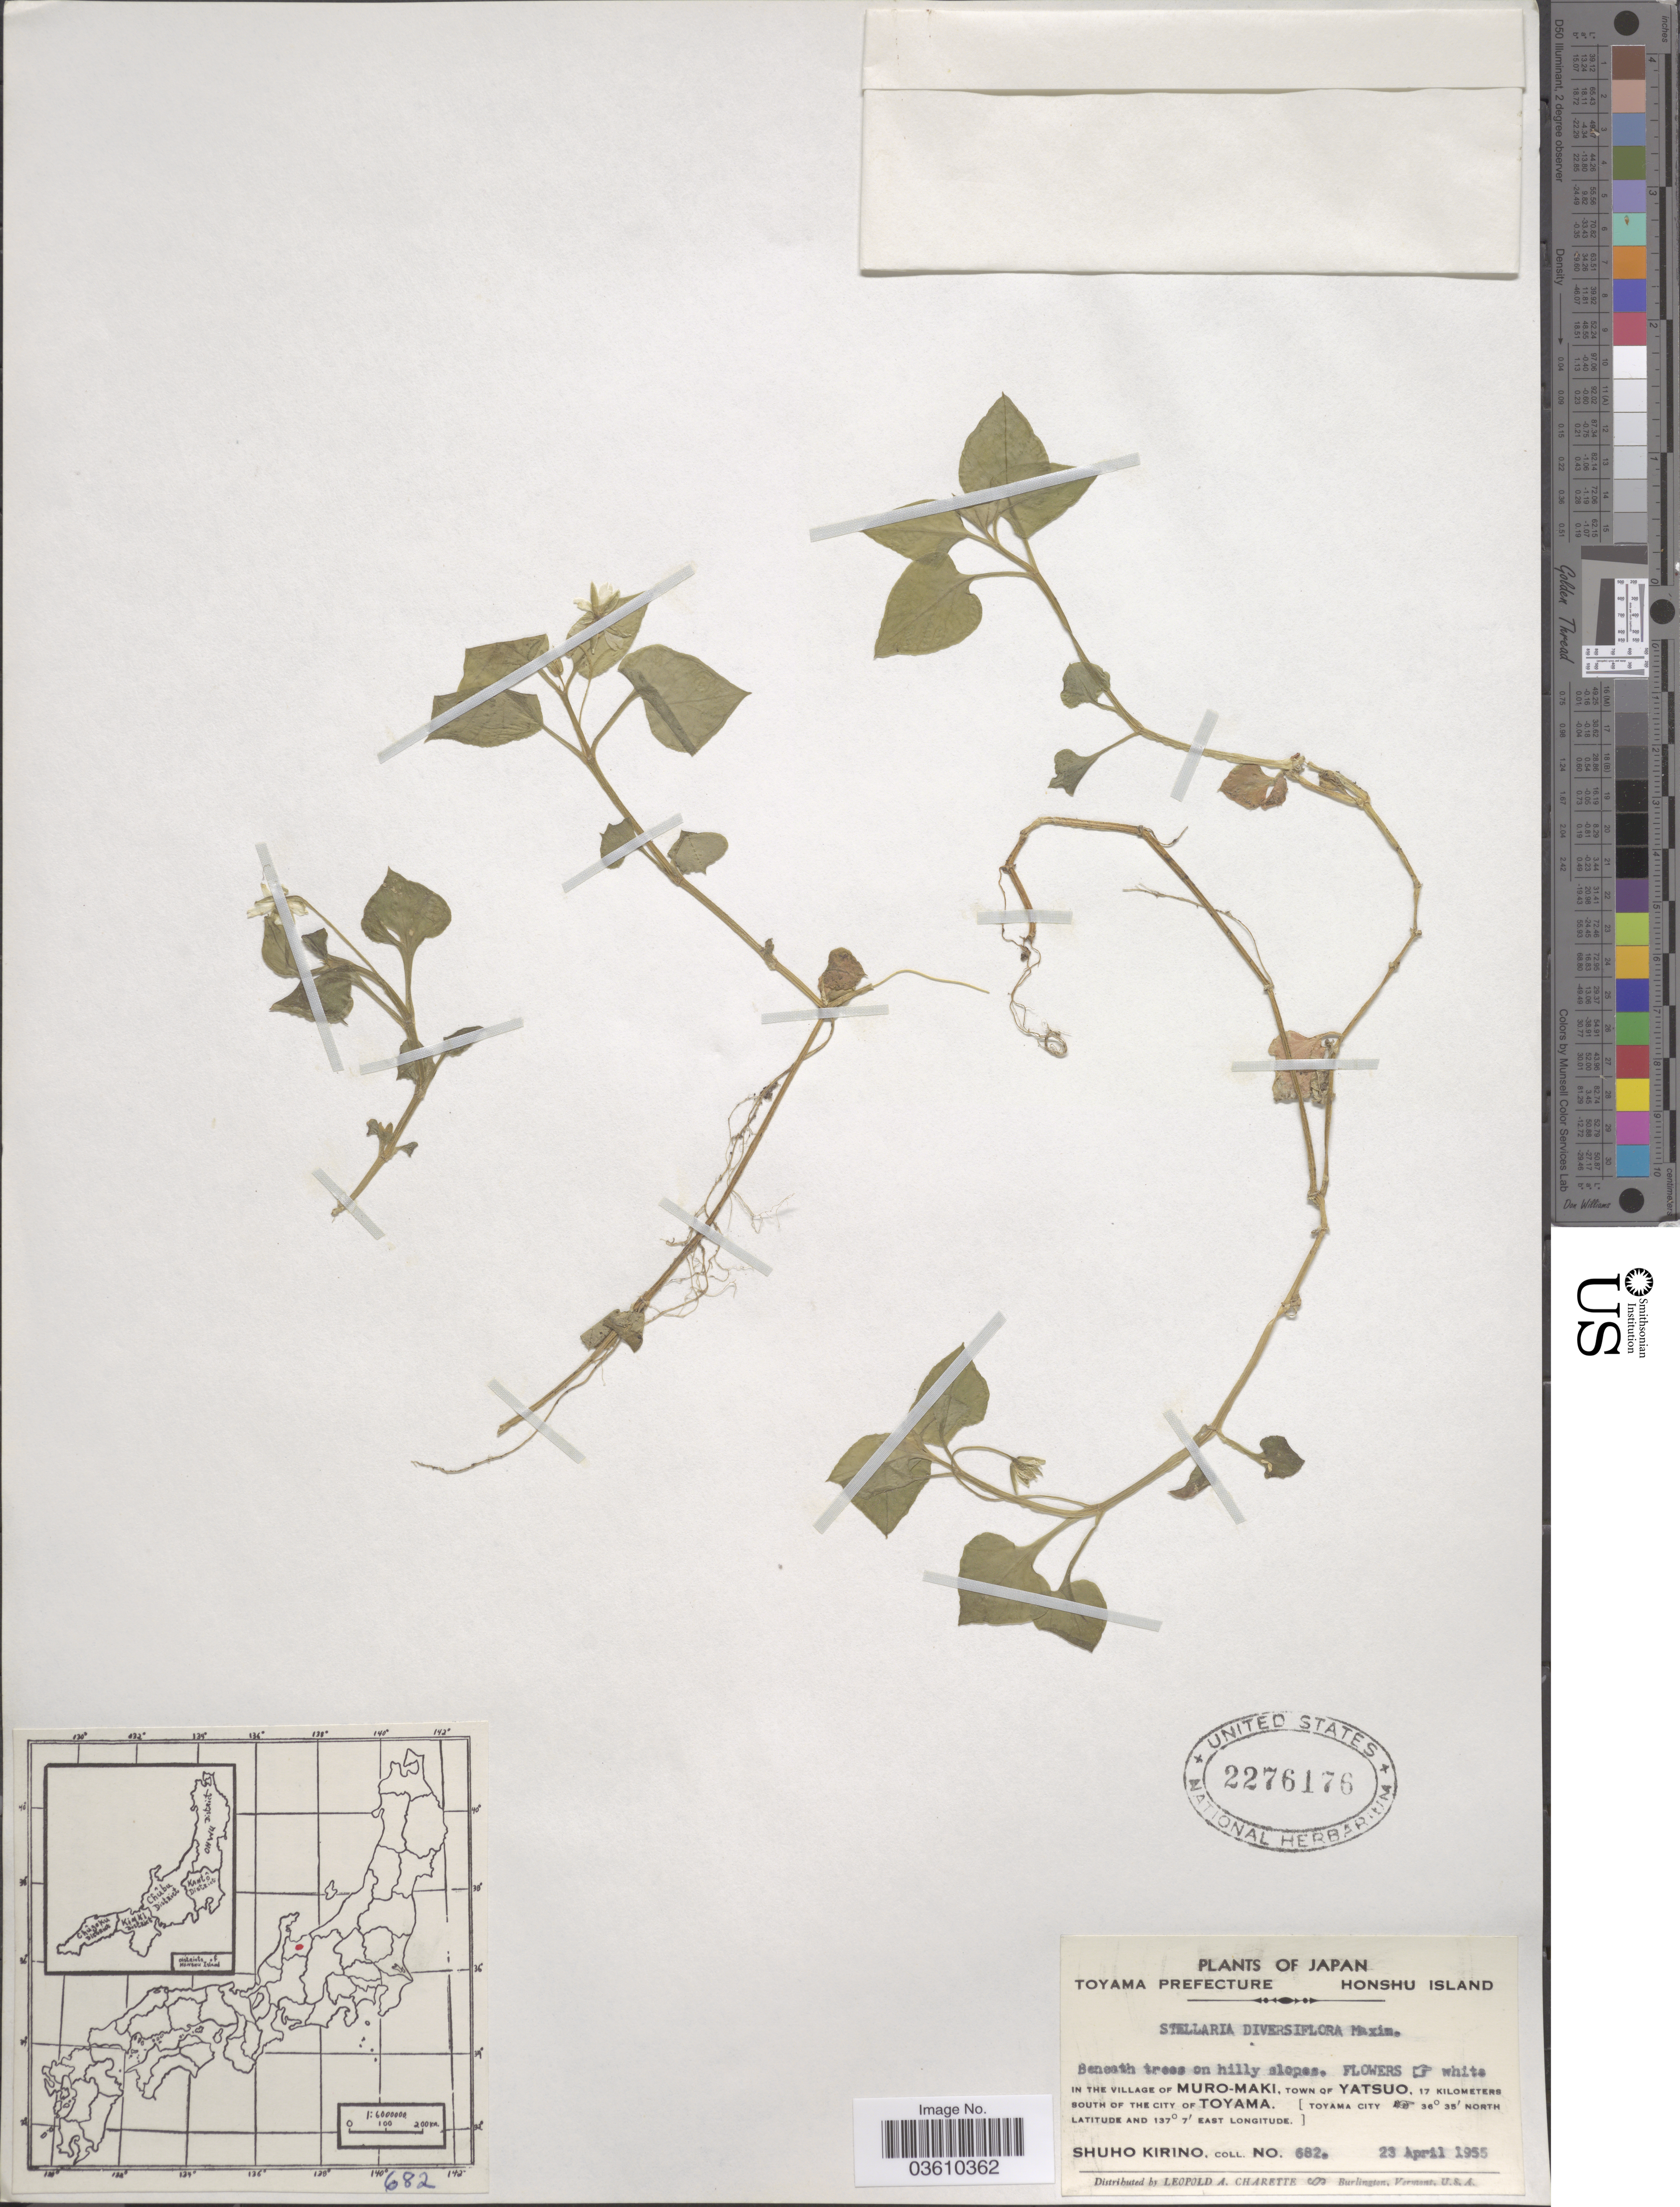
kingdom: Plantae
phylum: Tracheophyta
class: Magnoliopsida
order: Caryophyllales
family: Caryophyllaceae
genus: Nubelaria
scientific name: Nubelaria diversiflora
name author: (Maxim.) M.T. Sharples & E.A. Tripp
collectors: S. Kirino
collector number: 682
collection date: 1955-04-23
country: Japan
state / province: Toyama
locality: Toyama Prefecture. Honshu Island. In the village of Muro-Maki, town of Yatsuo, 17 kilometers south of the city of Toyama.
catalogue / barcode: US 2276176